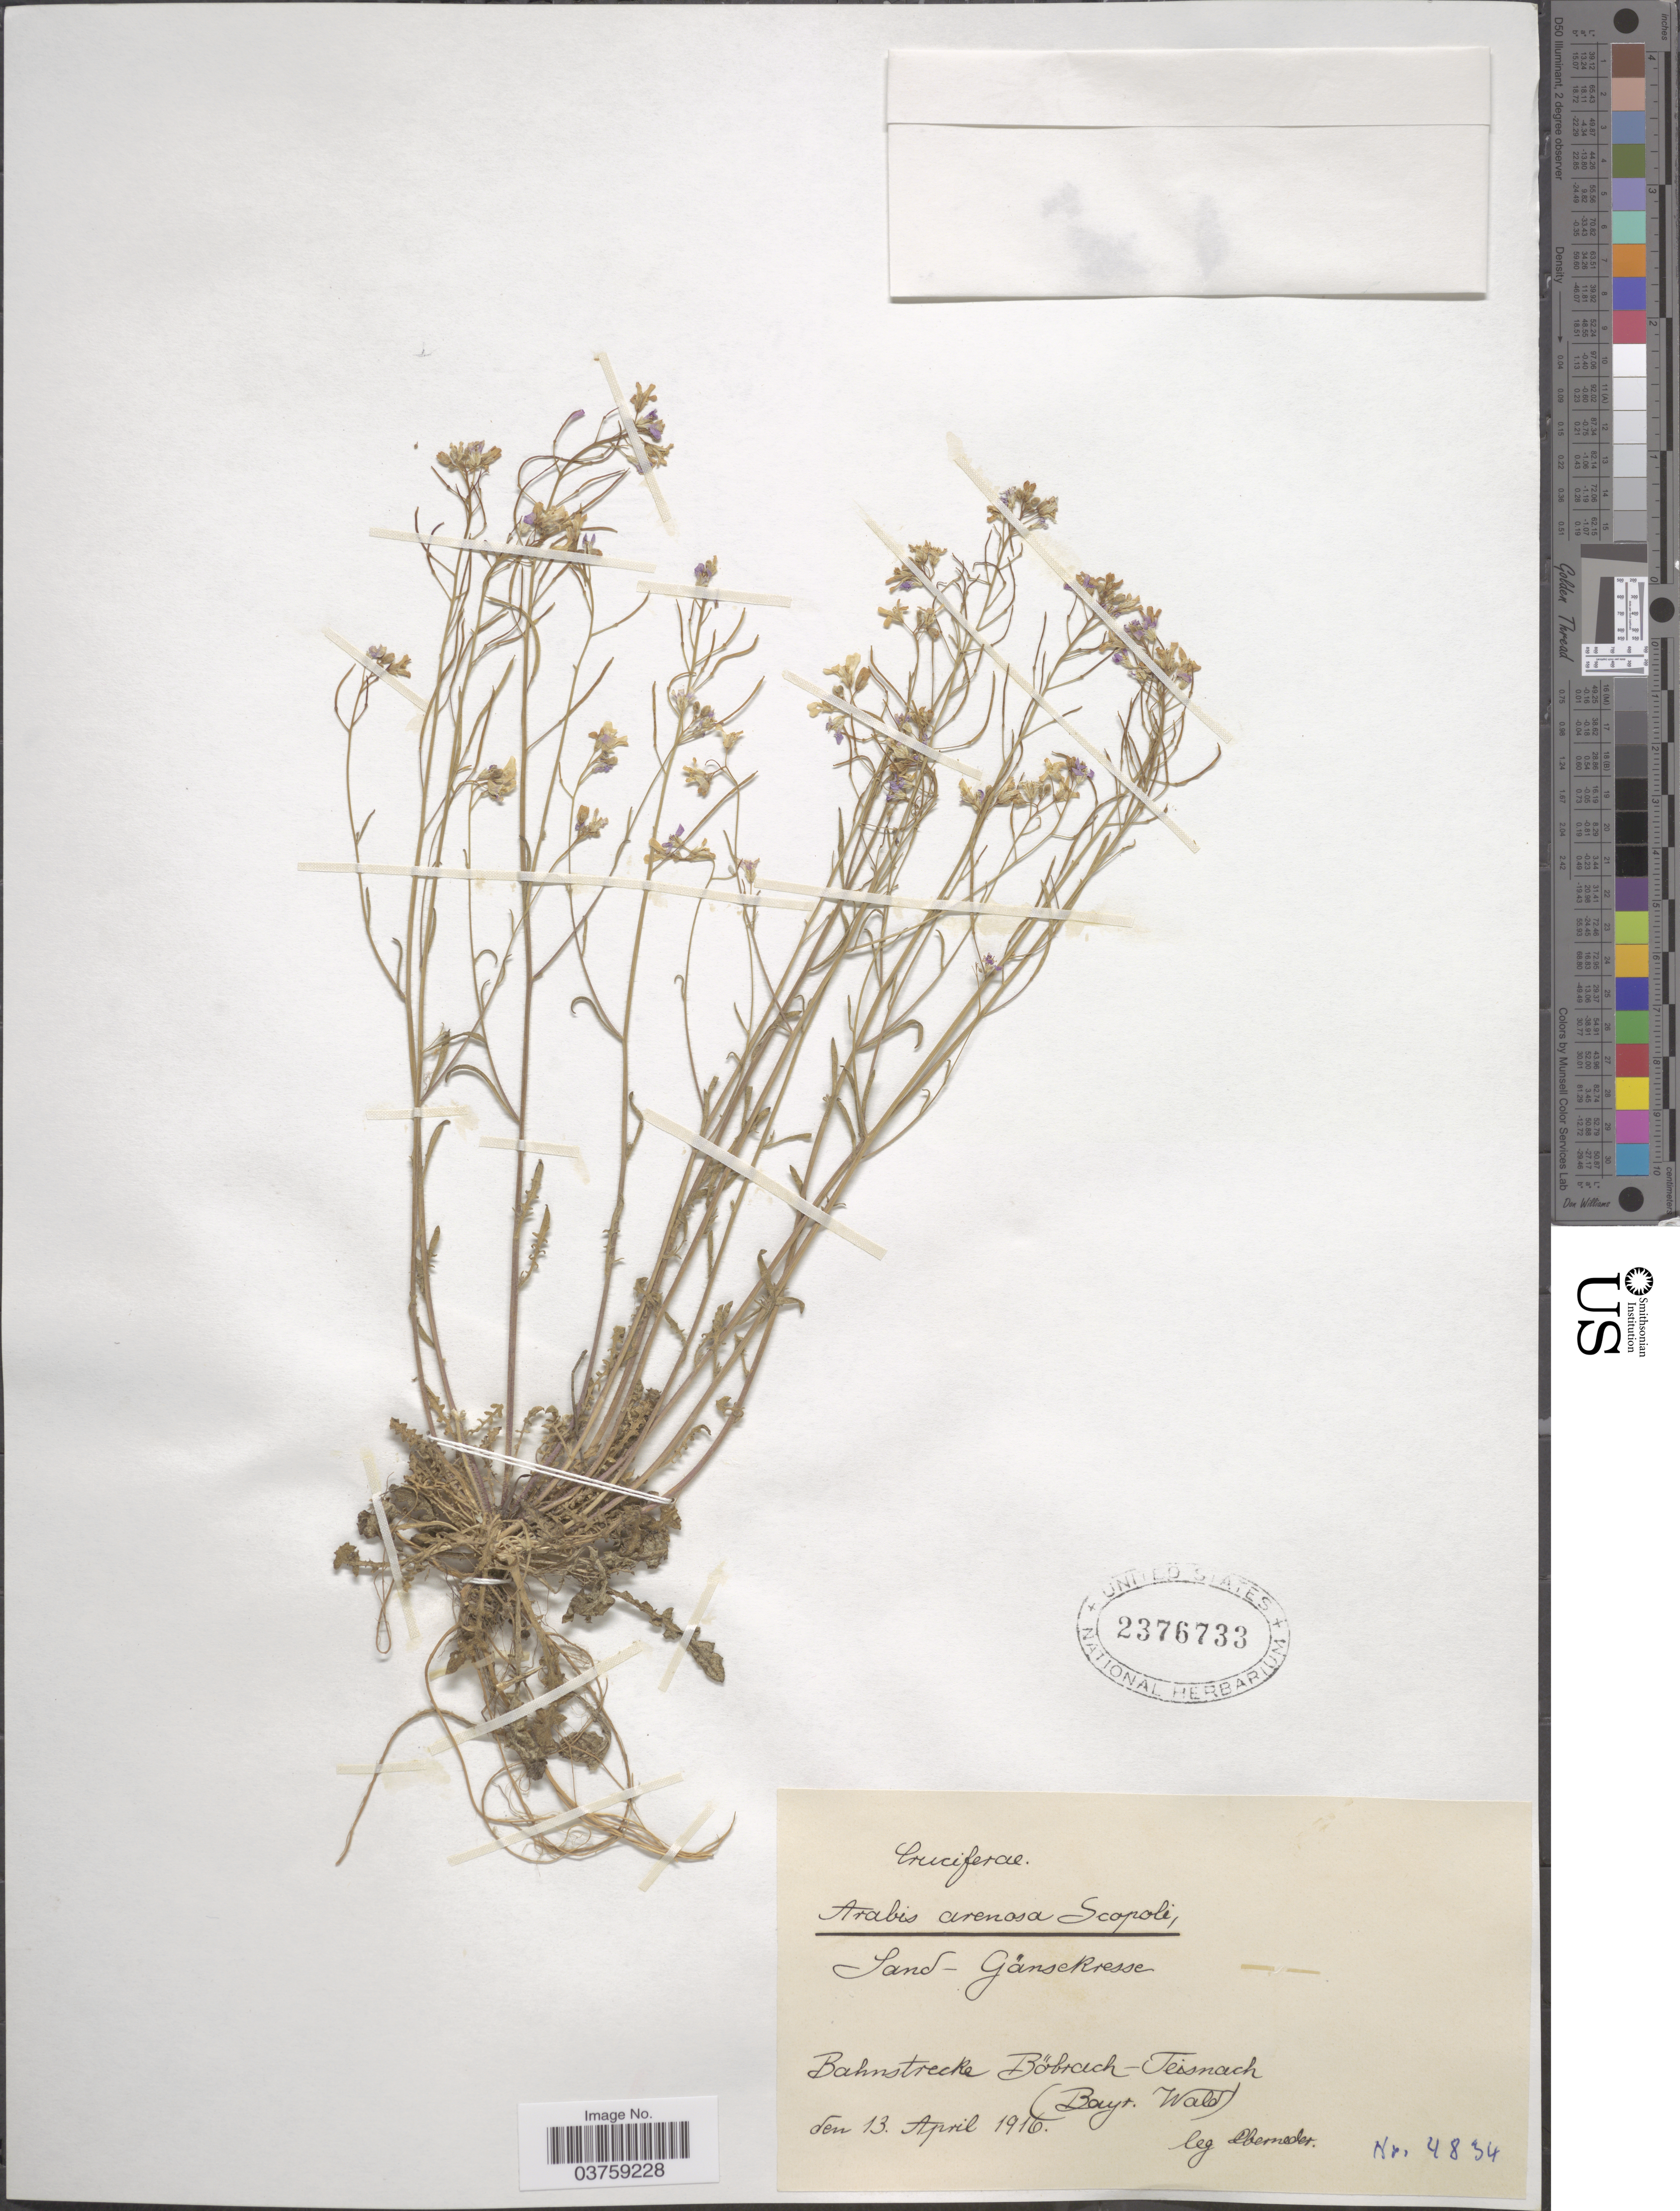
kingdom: Plantae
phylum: Tracheophyta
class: Magnoliopsida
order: Brassicales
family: Brassicaceae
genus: Arabis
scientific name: Arabis arenosa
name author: (L.) Scop.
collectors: -. Oberneder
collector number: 4834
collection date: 1916-04-13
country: Germany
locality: Bahnstrecke Böbrach - Teisnach (Bayr. Wald).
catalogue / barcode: US 2376733